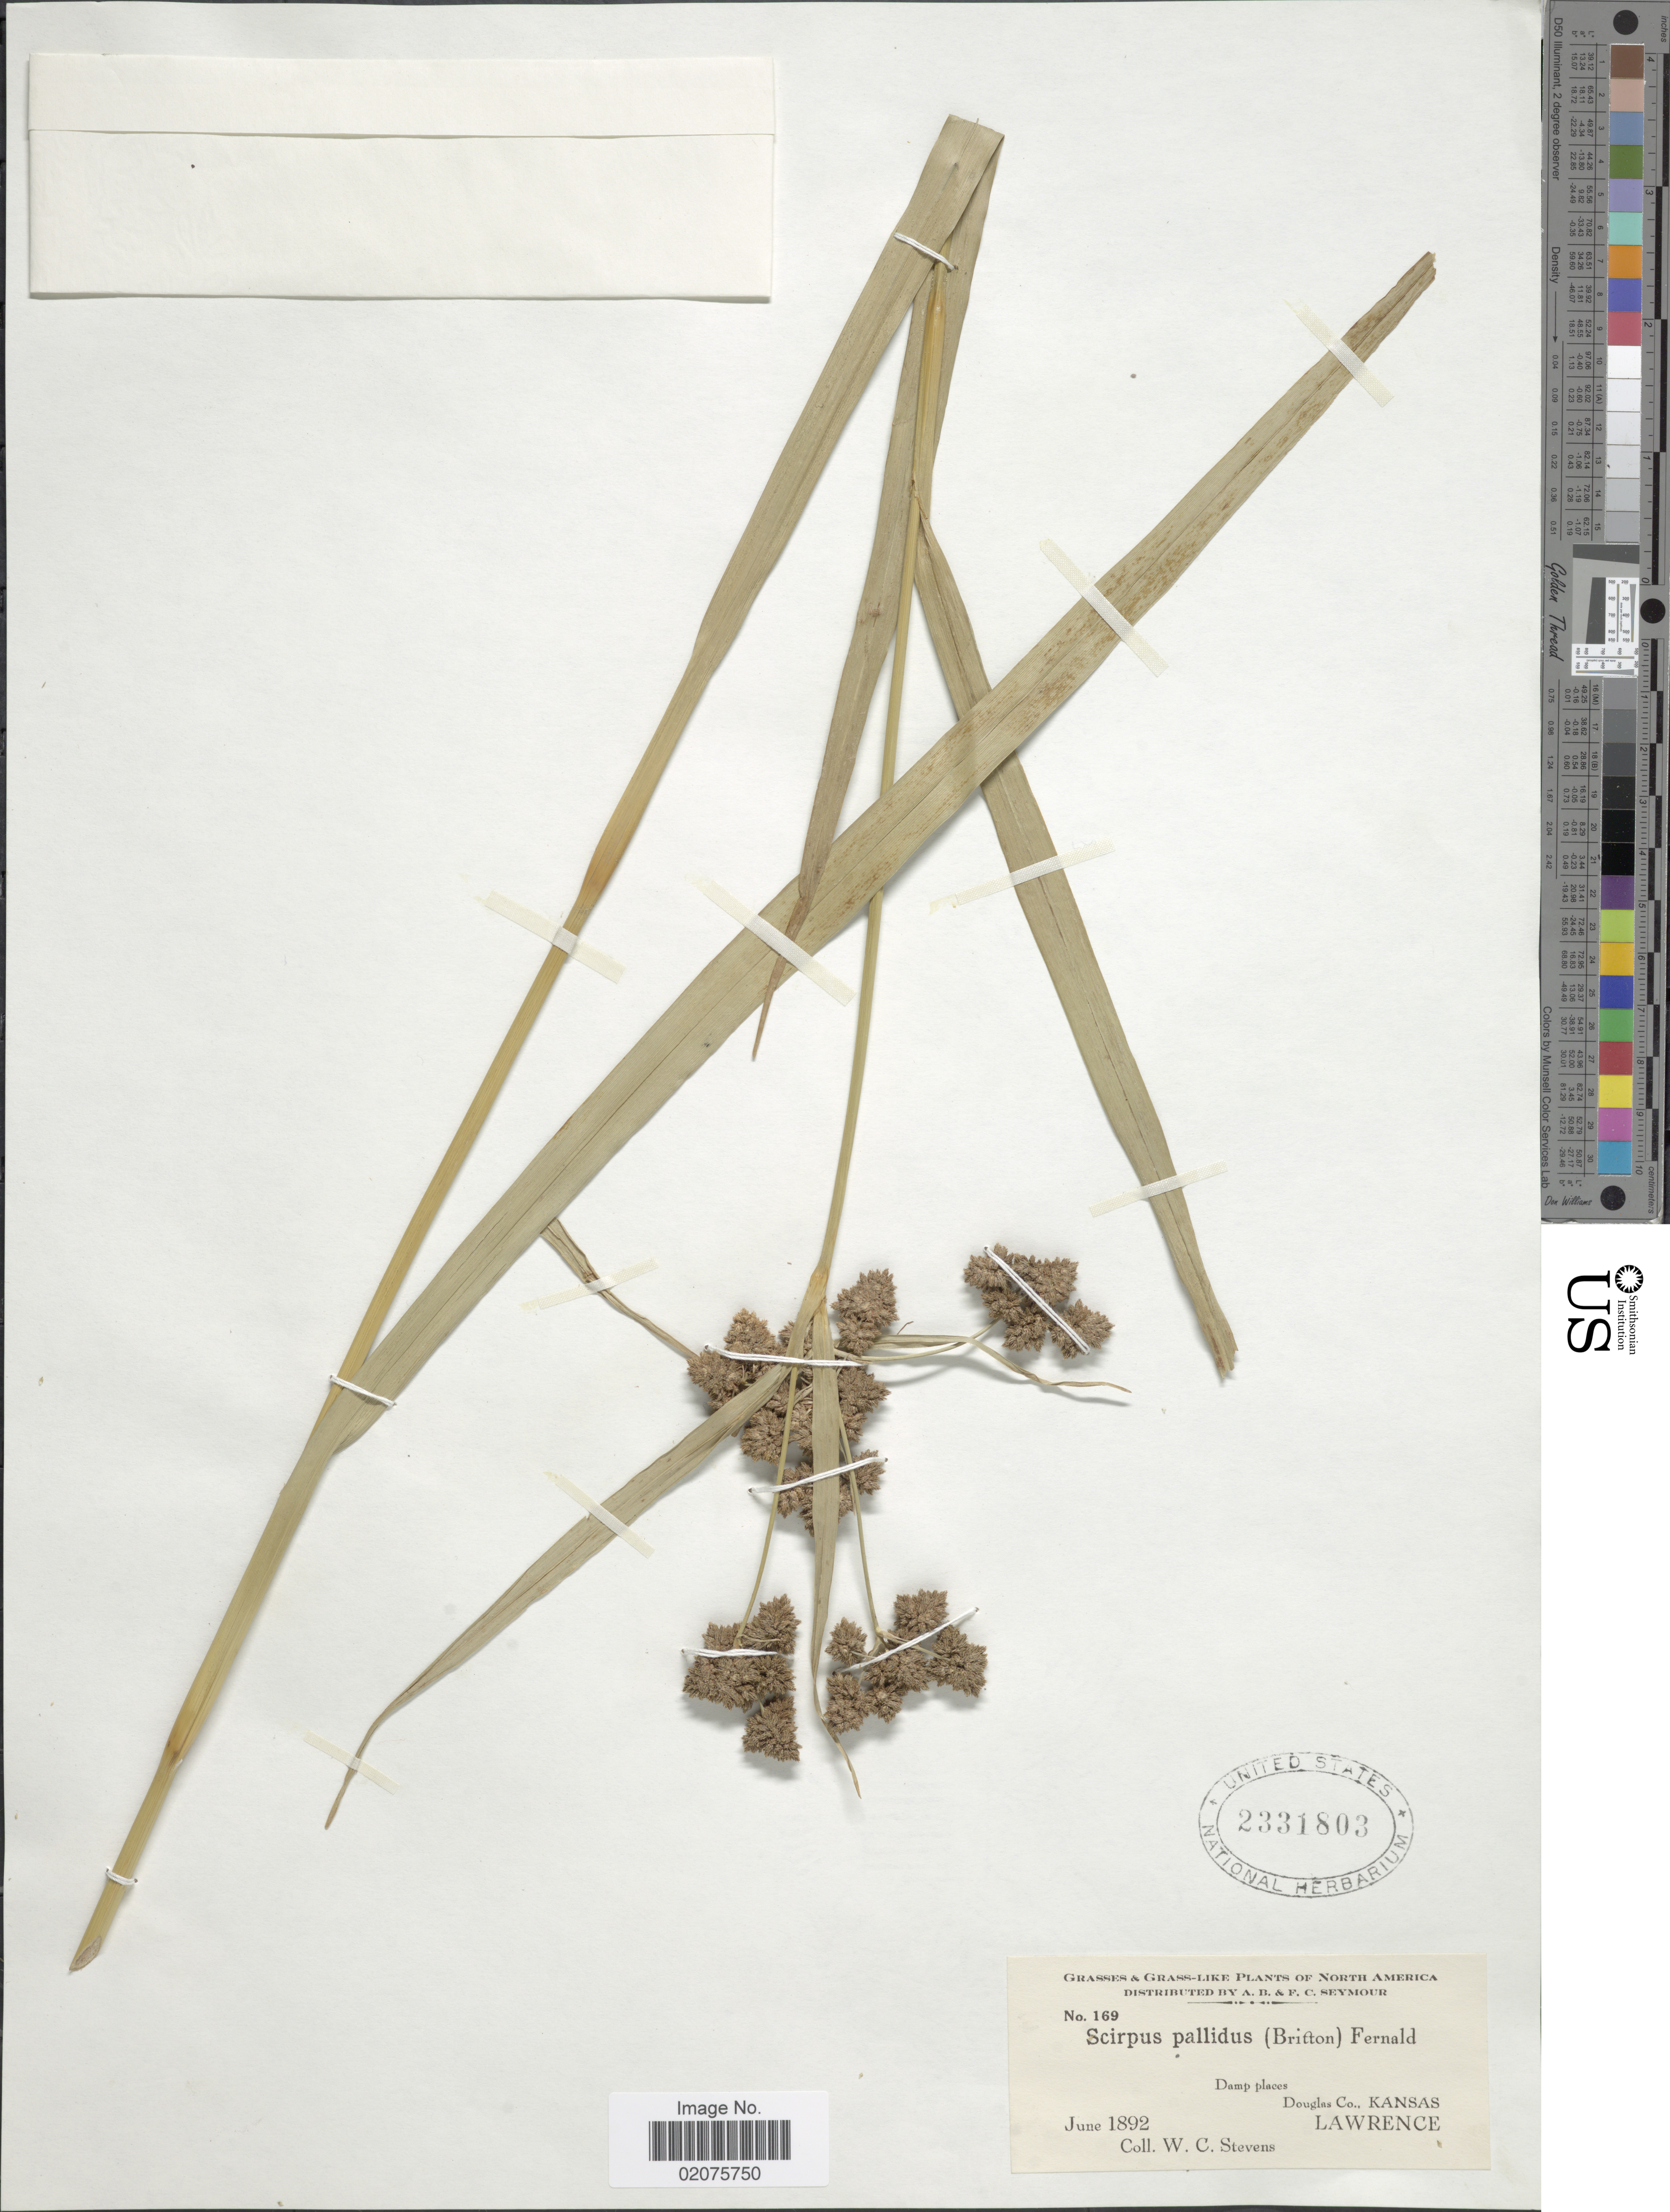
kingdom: Plantae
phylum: Tracheophyta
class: Liliopsida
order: Poales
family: Cyperaceae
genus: Scirpus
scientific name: Scirpus pallidus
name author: (Britton) Fernald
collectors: W. C. Stevens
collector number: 169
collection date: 1892-06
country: United States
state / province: Kansas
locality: Douglas Co., Lawrence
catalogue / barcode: US 2331803